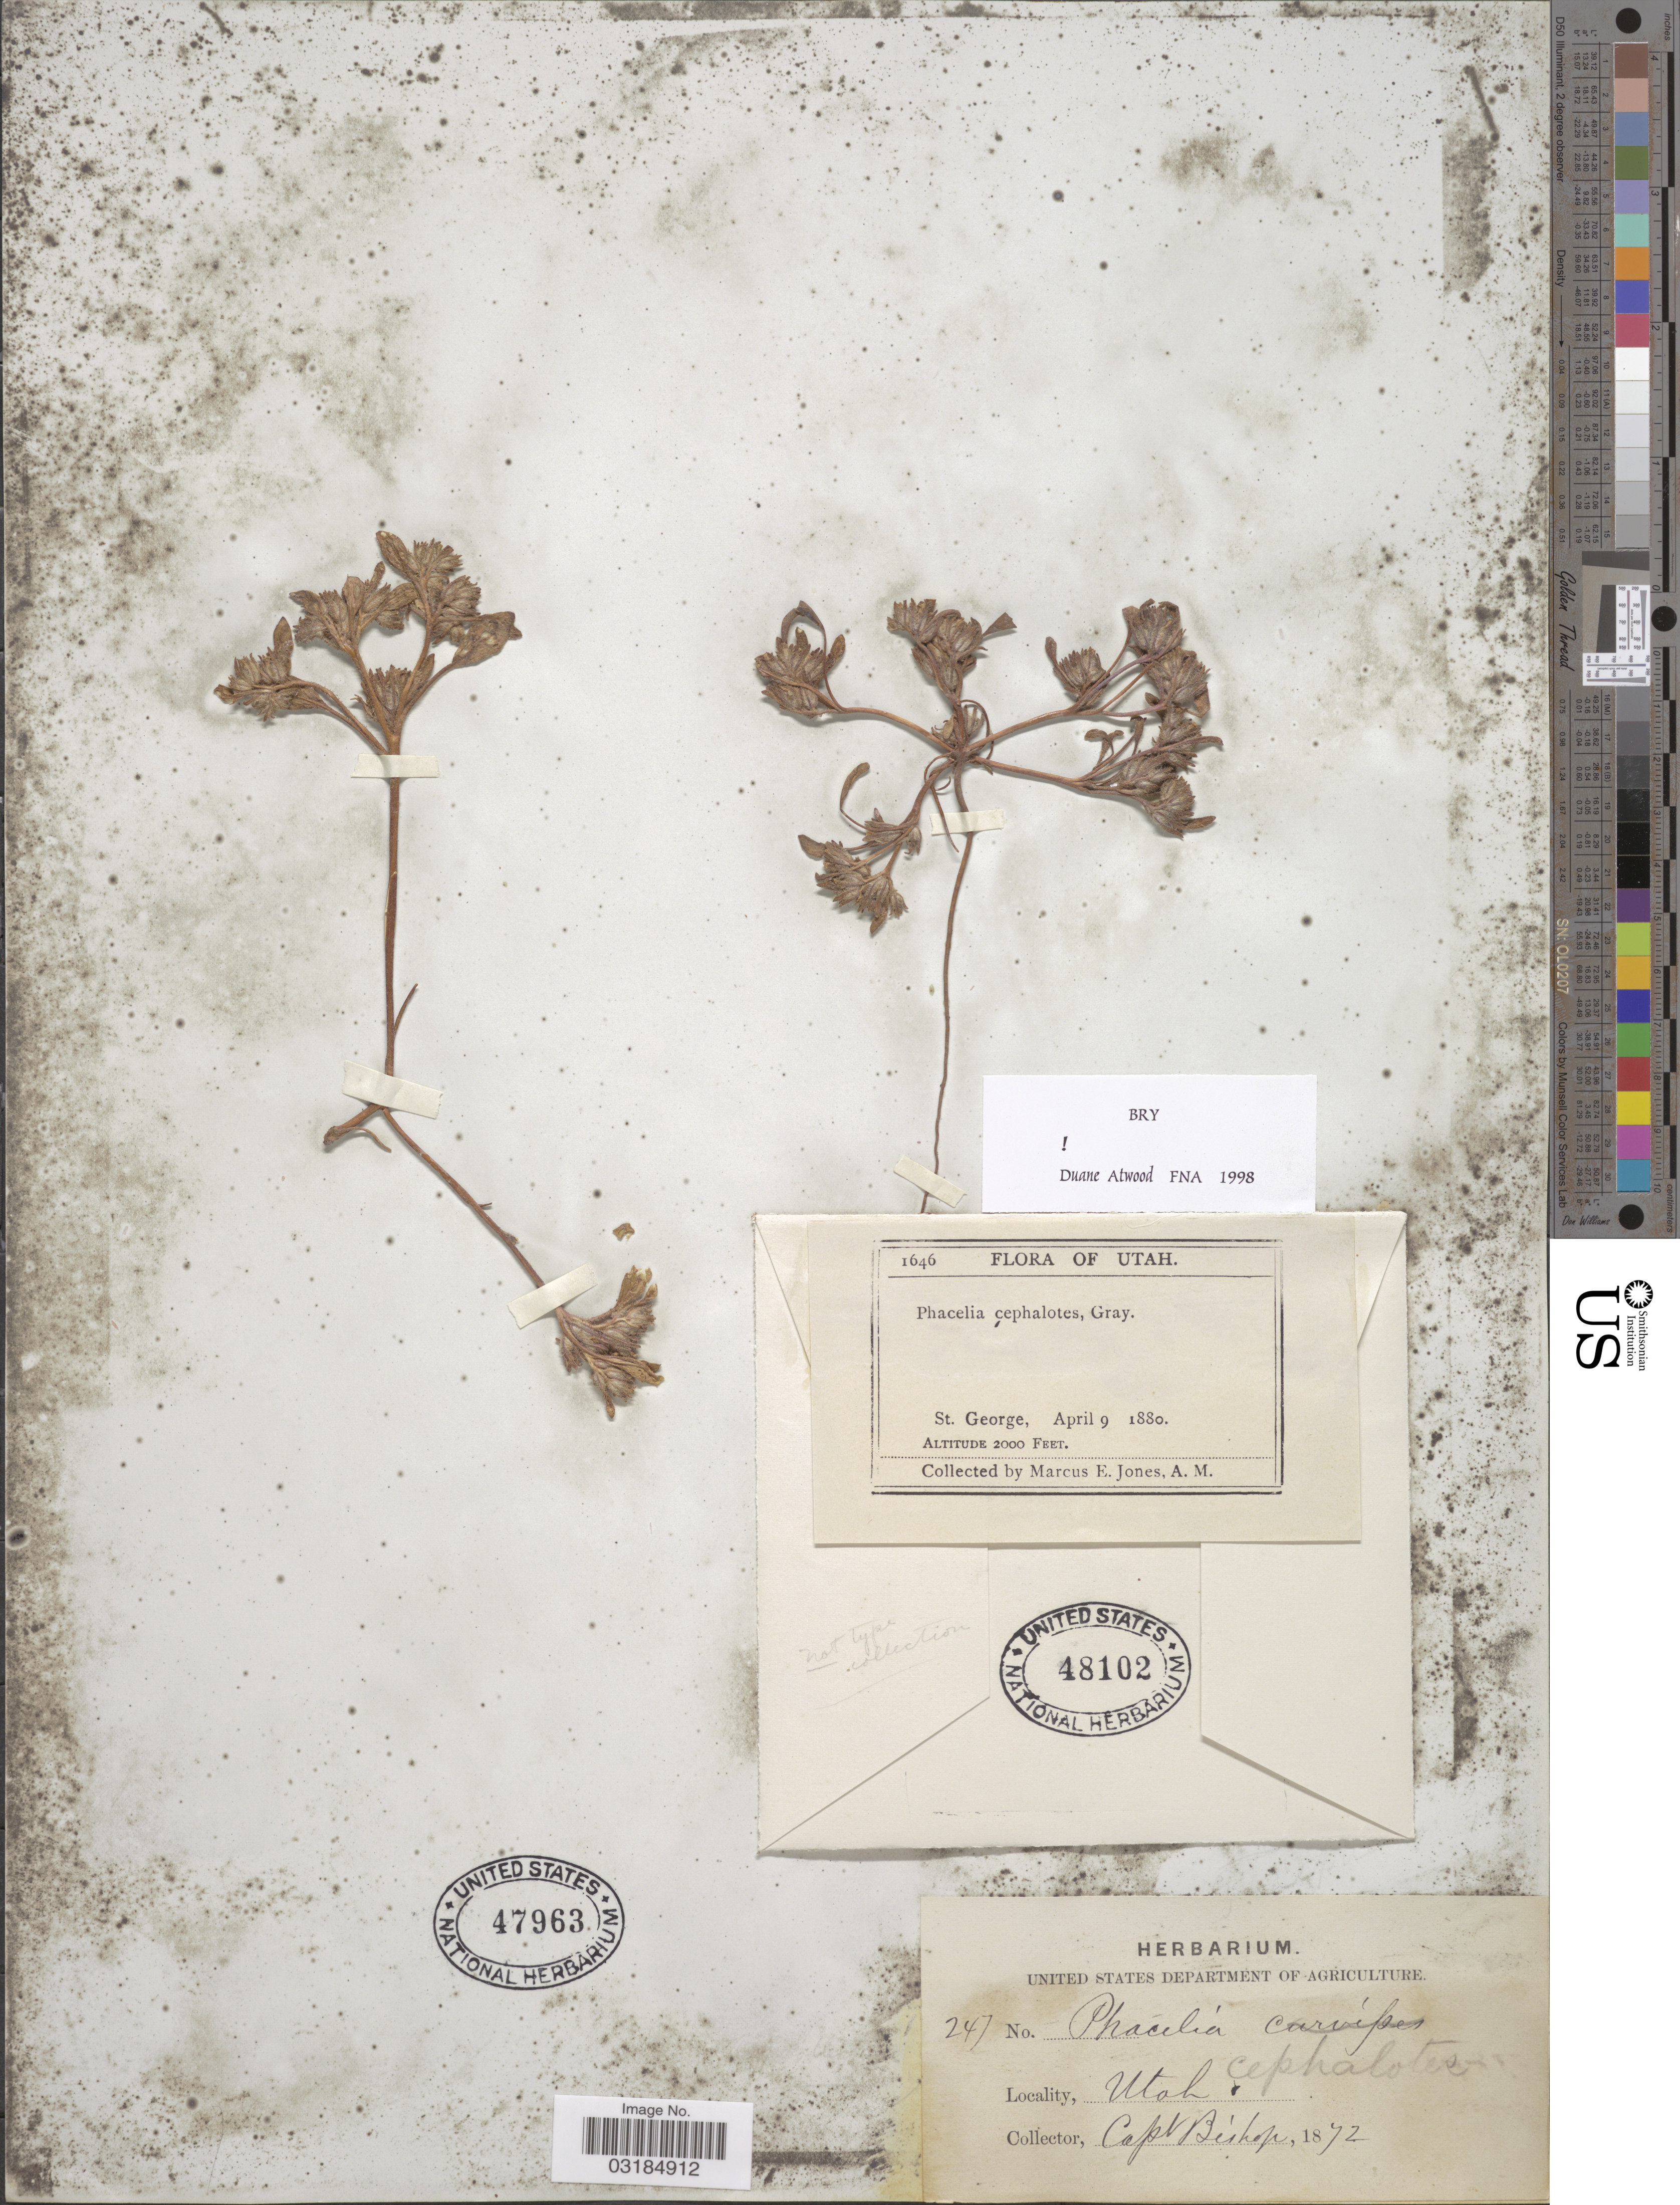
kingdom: Plantae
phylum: Tracheophyta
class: Magnoliopsida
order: Boraginales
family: Hydrophyllaceae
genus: Phacelia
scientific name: Phacelia cephalotes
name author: A. Gray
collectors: M. E. Jones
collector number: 1646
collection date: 1880-04-09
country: United States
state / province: Utah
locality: St. George.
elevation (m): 610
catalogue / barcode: US 48102-2